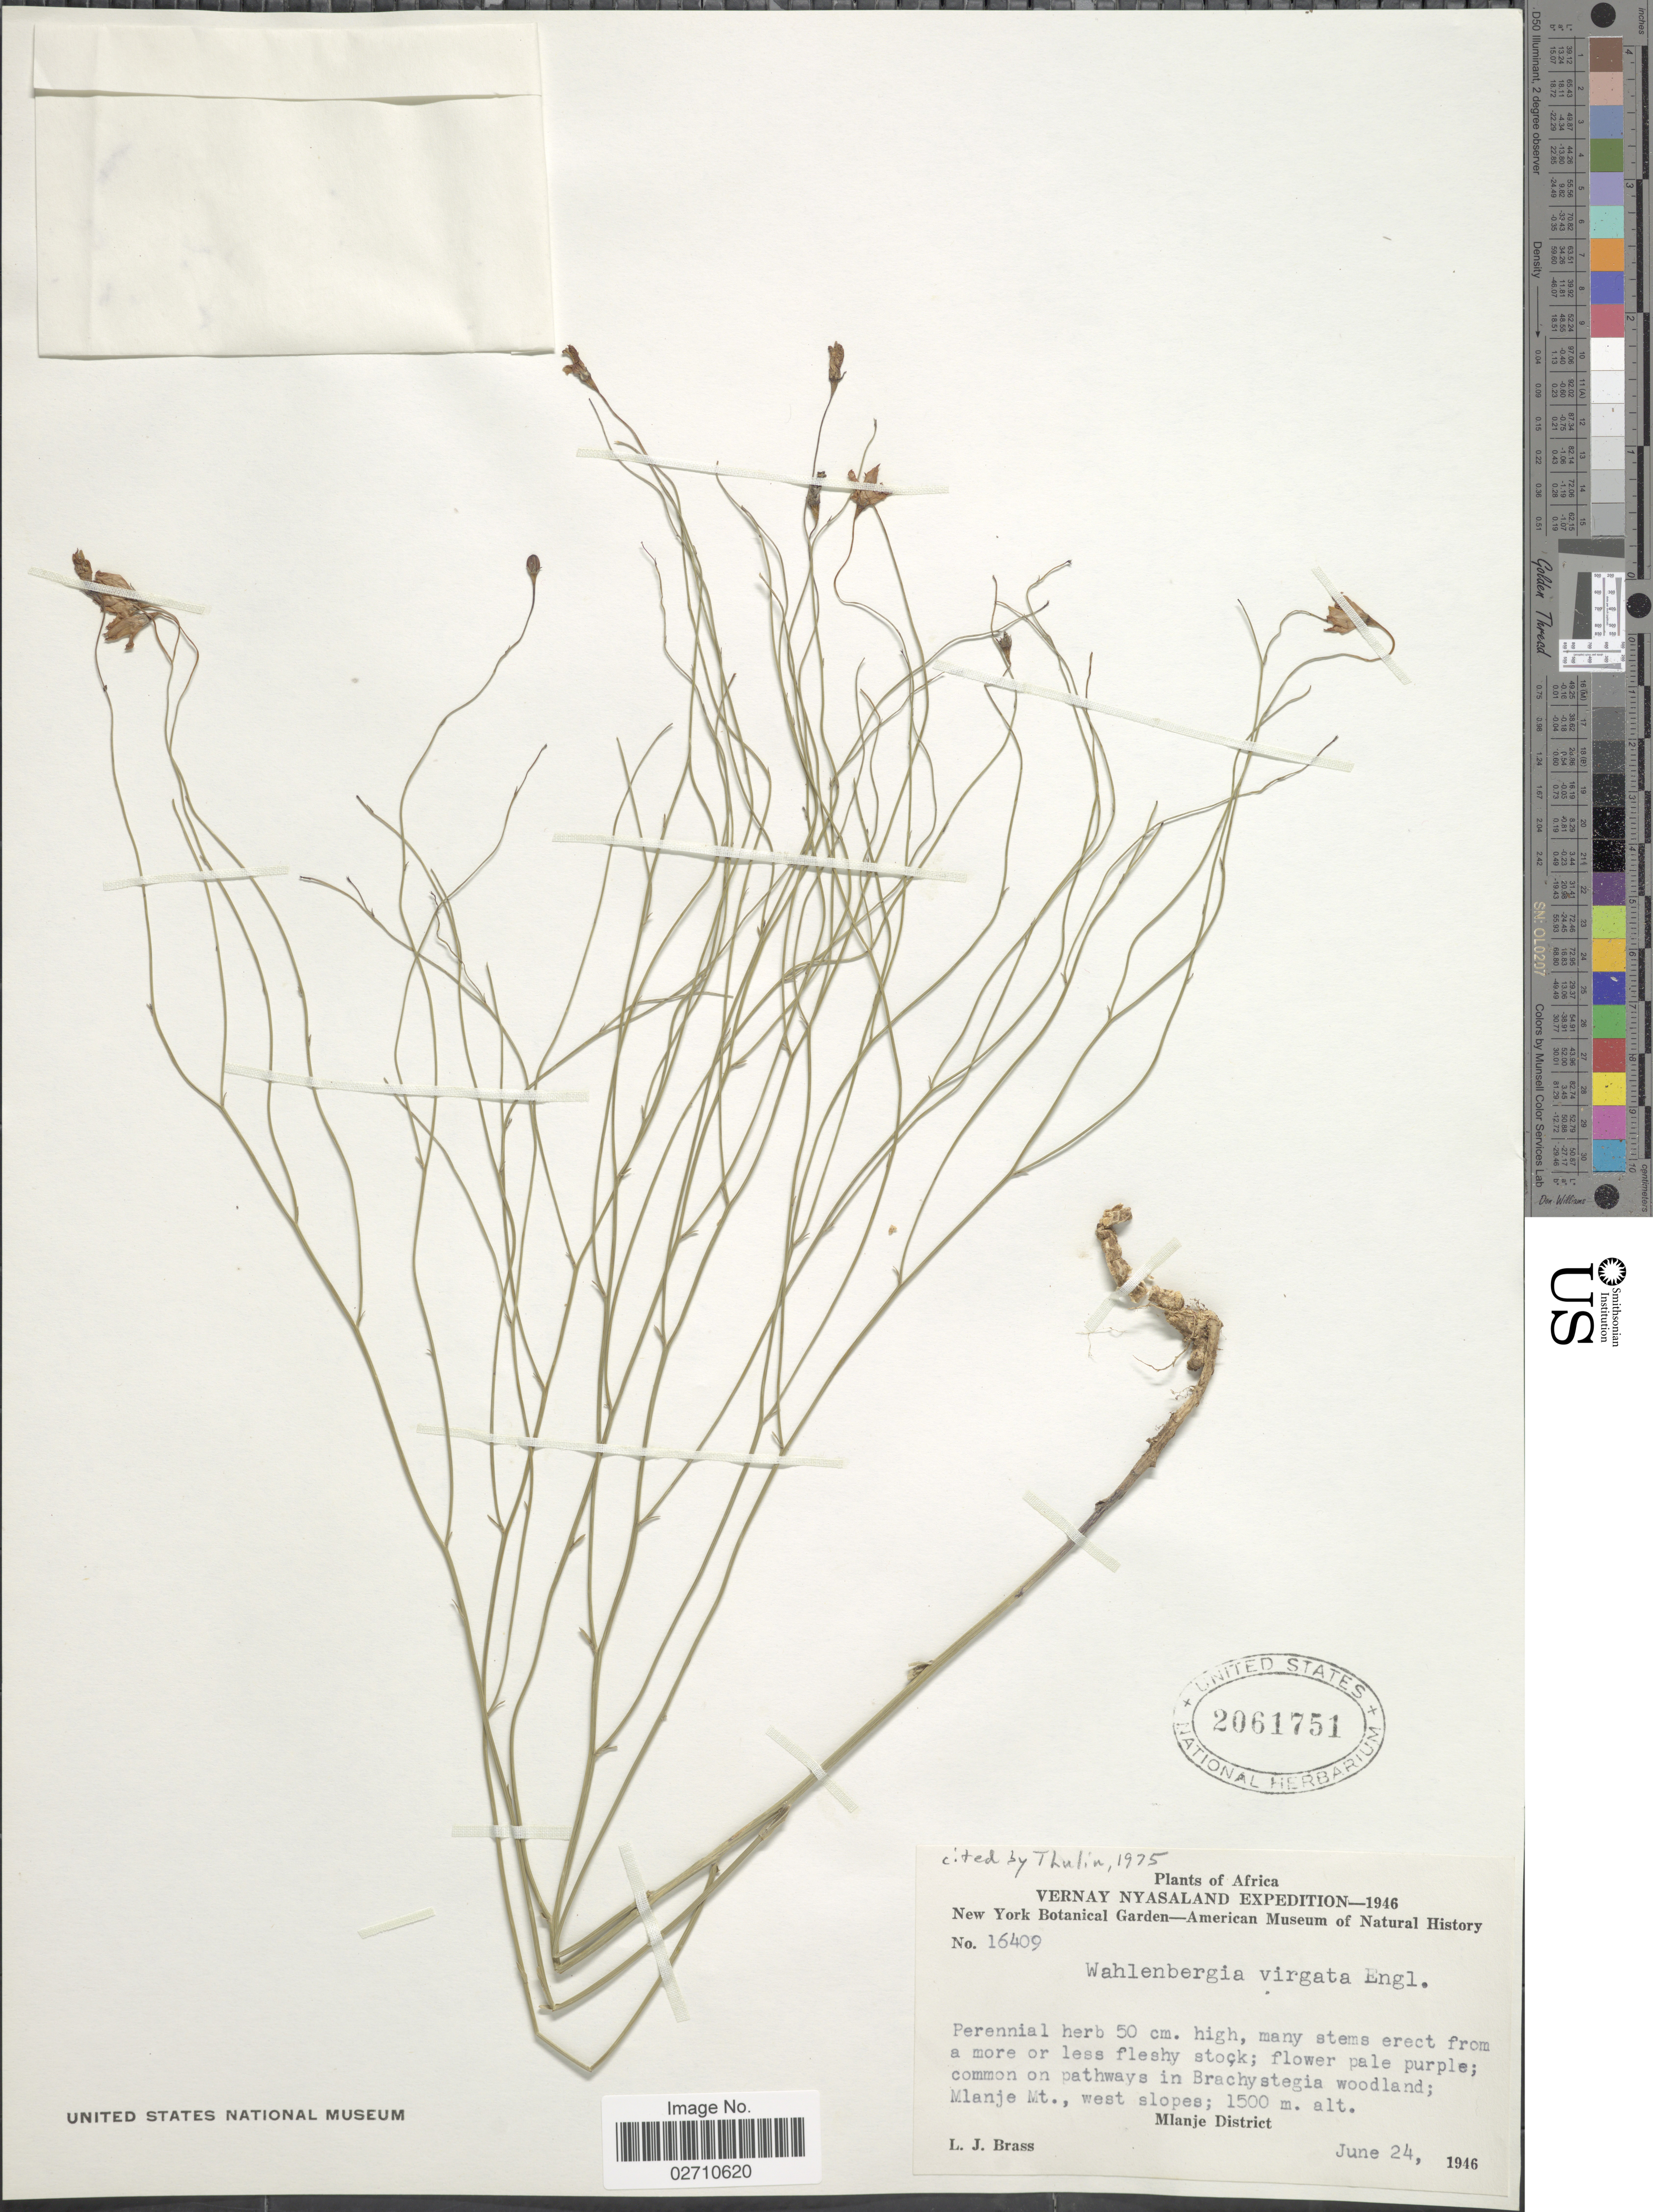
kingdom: Plantae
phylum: Tracheophyta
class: Magnoliopsida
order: Asterales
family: Campanulaceae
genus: Wahlenbergia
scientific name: Wahlenbergia virgata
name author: Engl.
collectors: L. J. Brass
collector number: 16409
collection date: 1946-06-24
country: Malawi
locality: Vernay Nyasaland, Mlanje Mt., west slopes, Mlanje District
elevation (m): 1500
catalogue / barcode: US 2061751